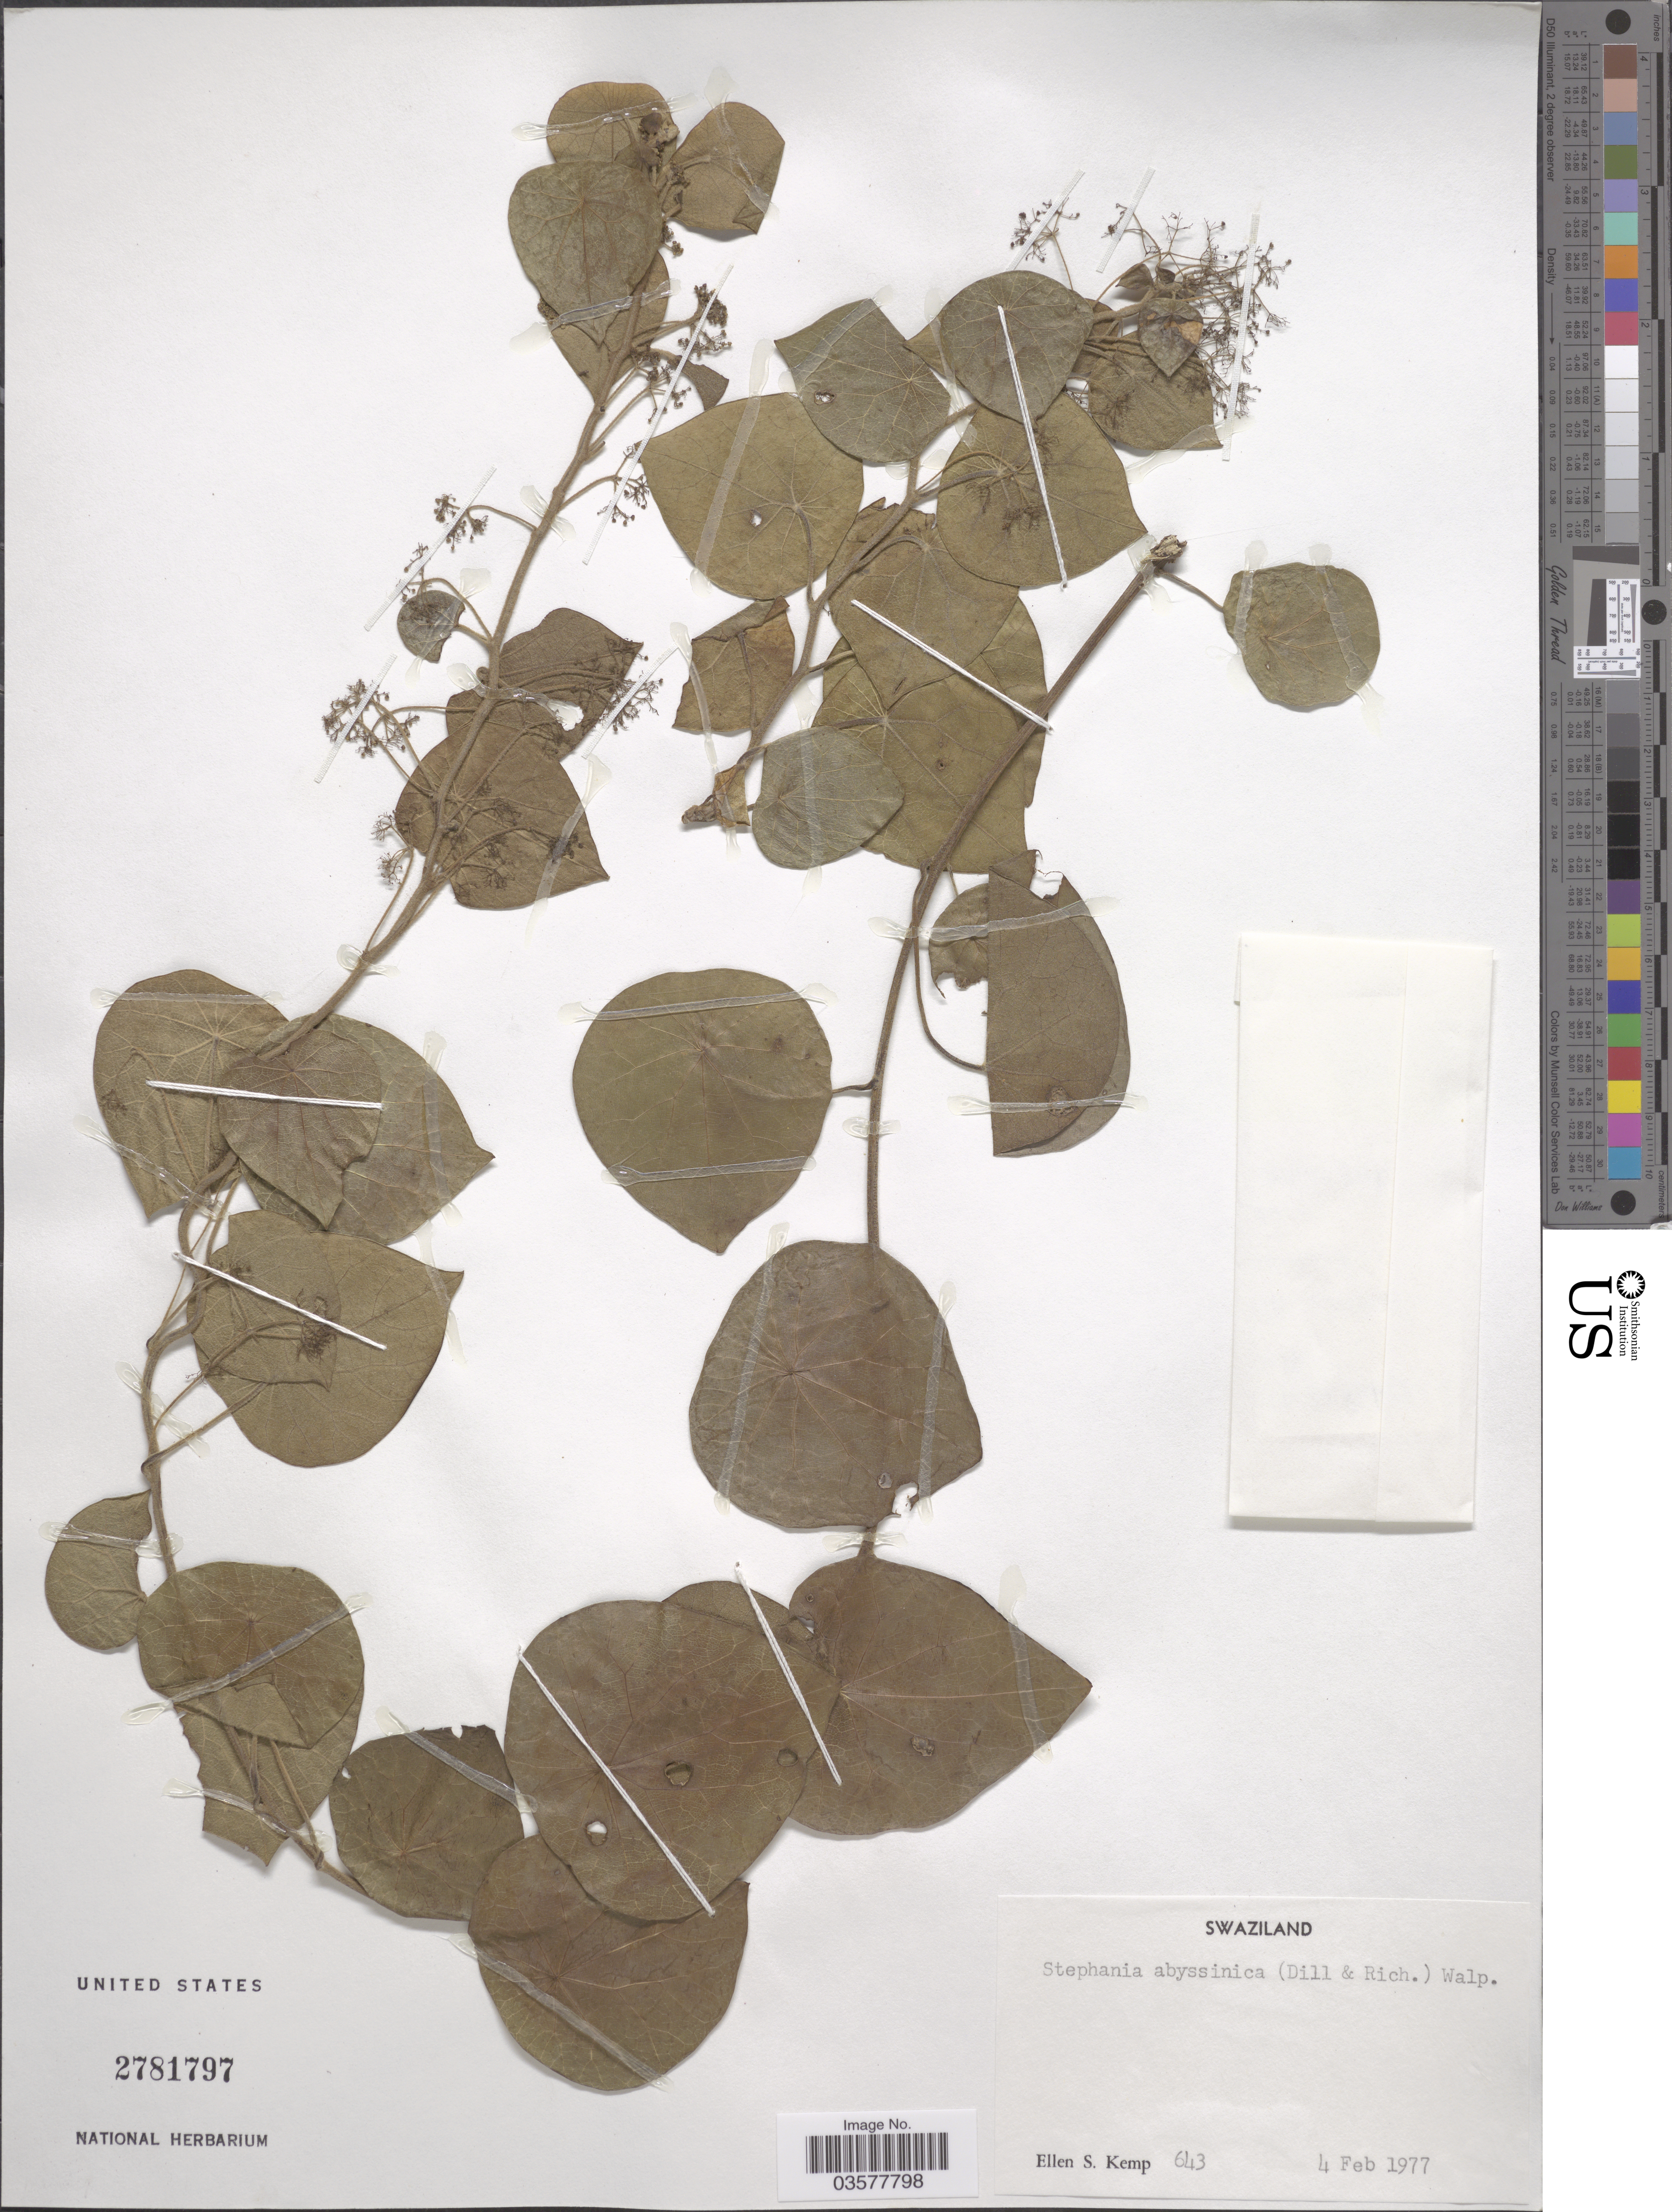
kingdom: Plantae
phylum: Tracheophyta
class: Magnoliopsida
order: Ranunculales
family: Menispermaceae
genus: Stephania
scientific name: Stephania abyssinica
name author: (Quart.-Dill. & A. Rich.) Walp.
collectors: E. S. Kemp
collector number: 643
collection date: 1977-02-04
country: Eswatini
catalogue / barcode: US 2781797